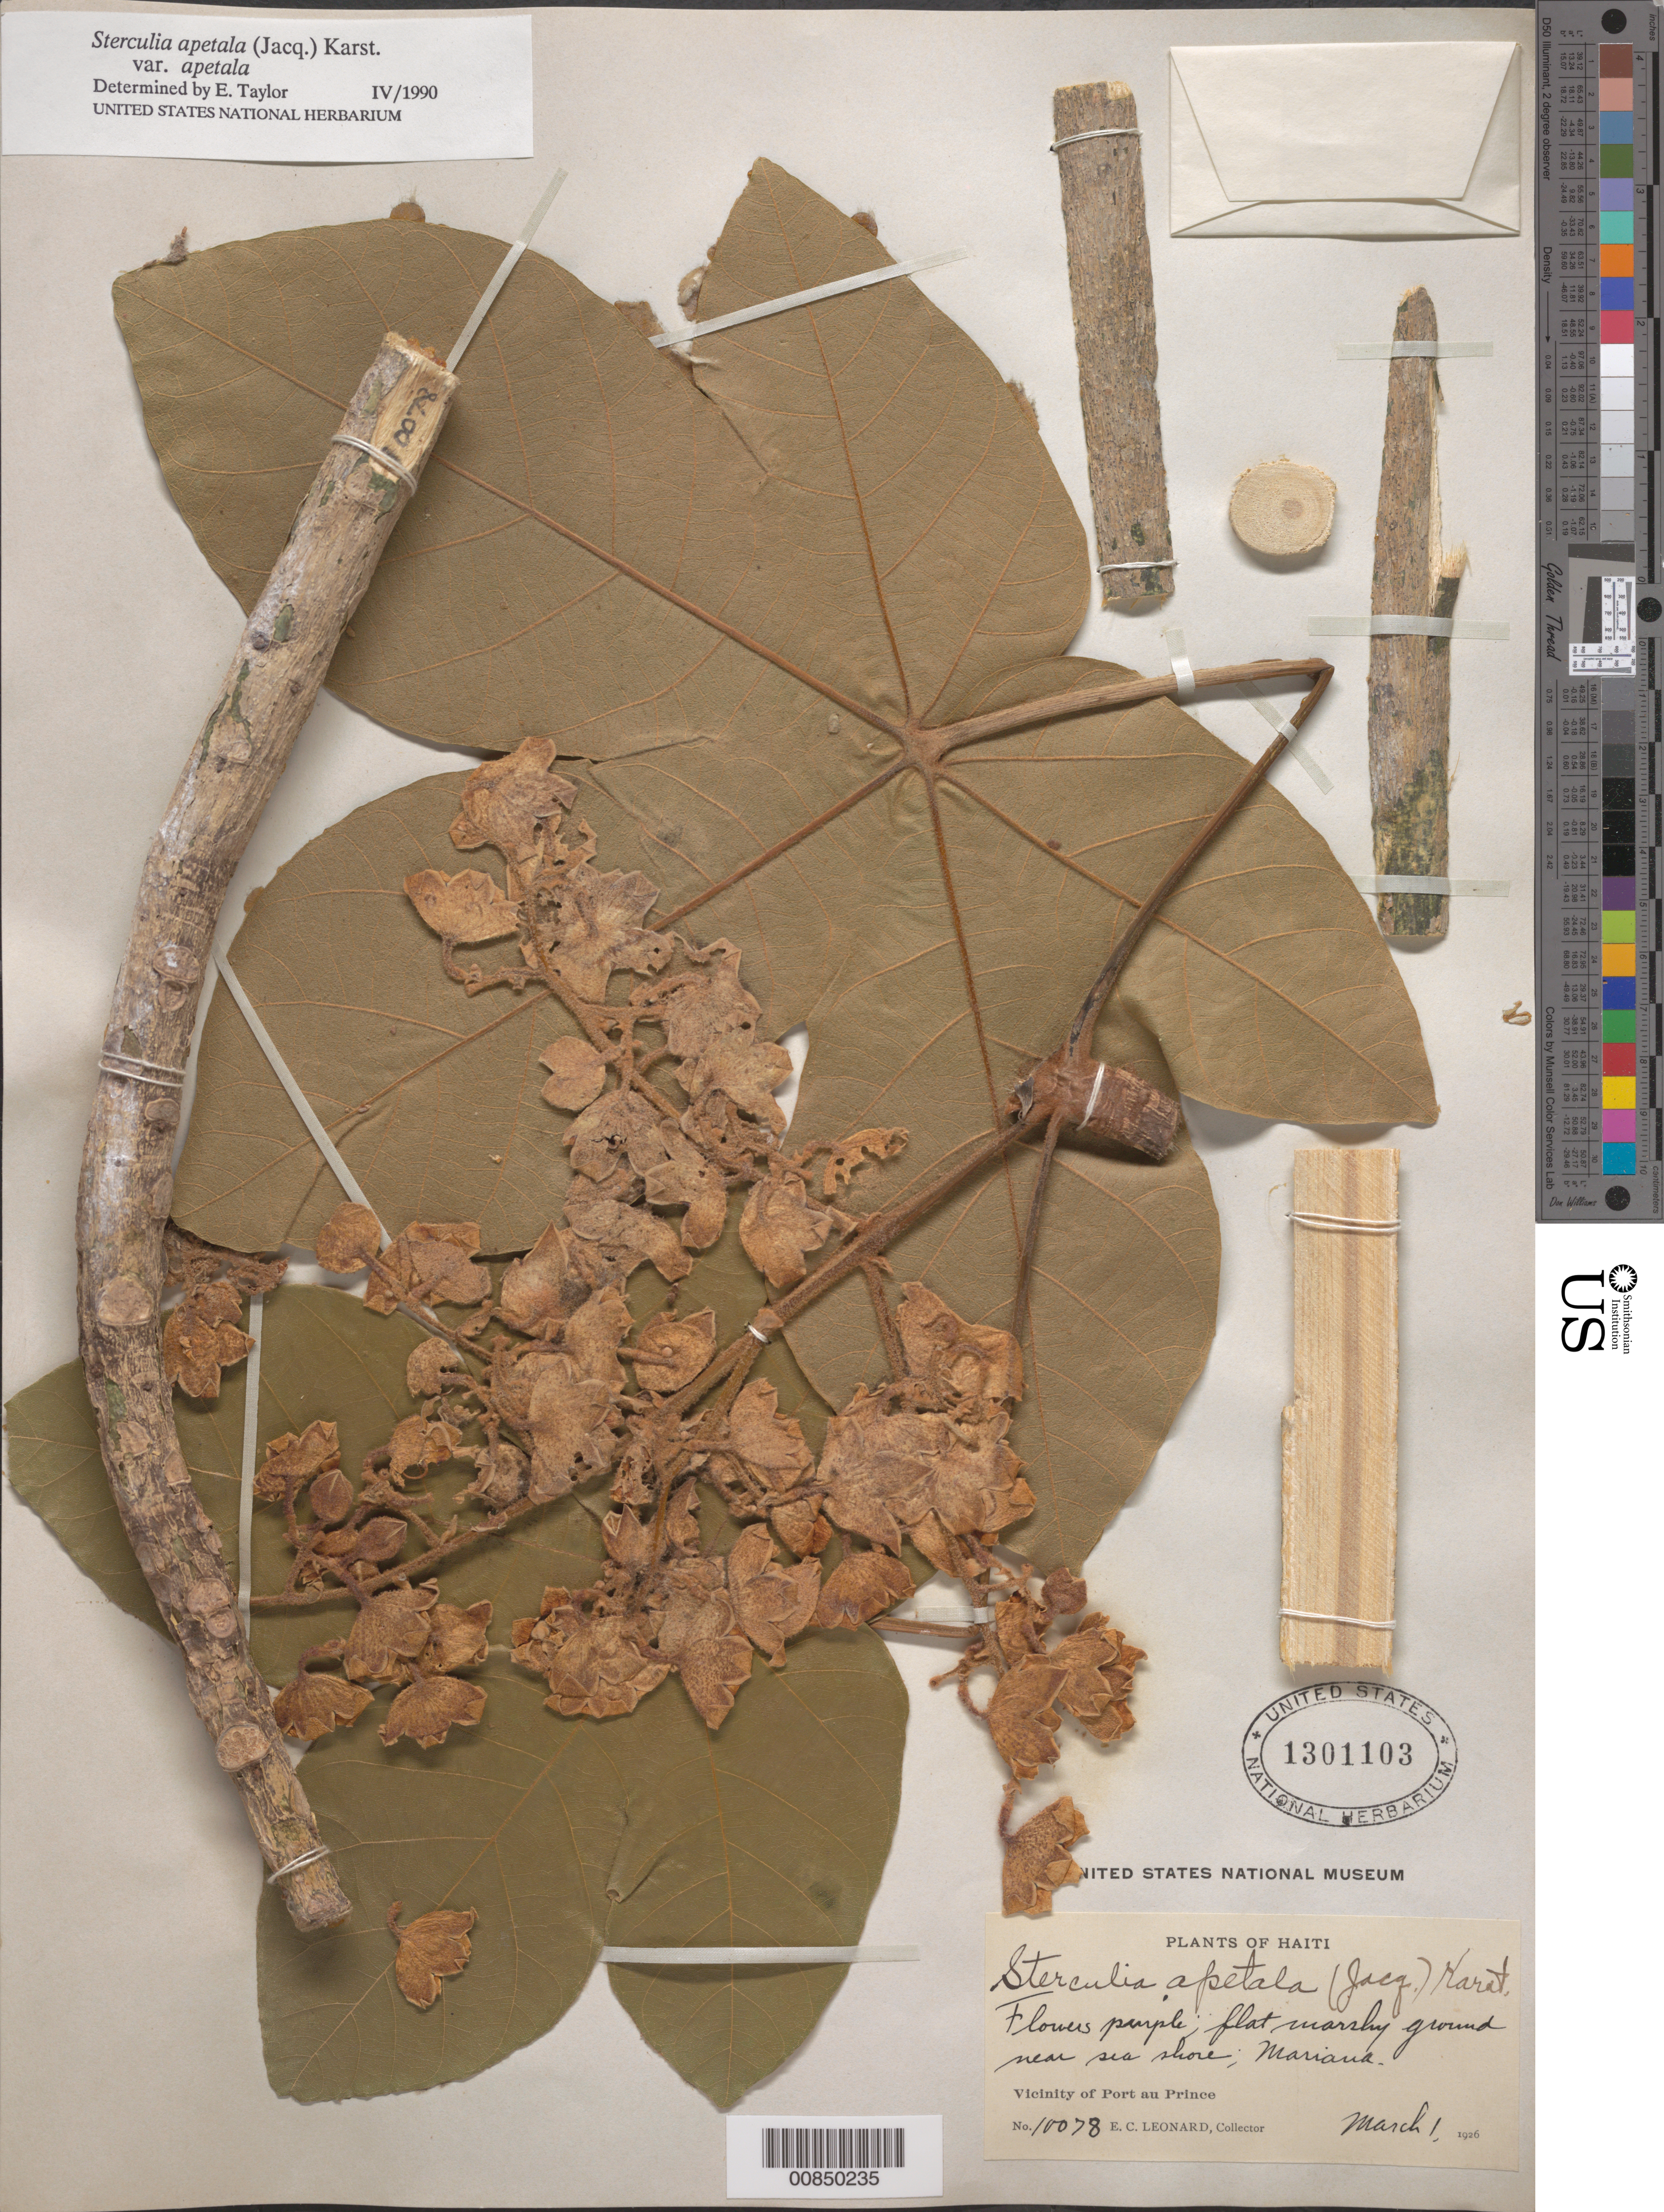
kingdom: Plantae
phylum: Tracheophyta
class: Magnoliopsida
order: Malvales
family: Malvaceae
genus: Sterculia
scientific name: Sterculia apetala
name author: (Jacq.) H. Karst.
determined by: Taylor, E.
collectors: E. C. Leonard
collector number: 10078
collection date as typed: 01 Mar 1926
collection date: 1926-03-01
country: Haiti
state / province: Ouest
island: Hispaniola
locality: Vicinity of Port au Prince, Mariana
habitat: Flat marshy ground near sea shore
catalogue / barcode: US 1301103